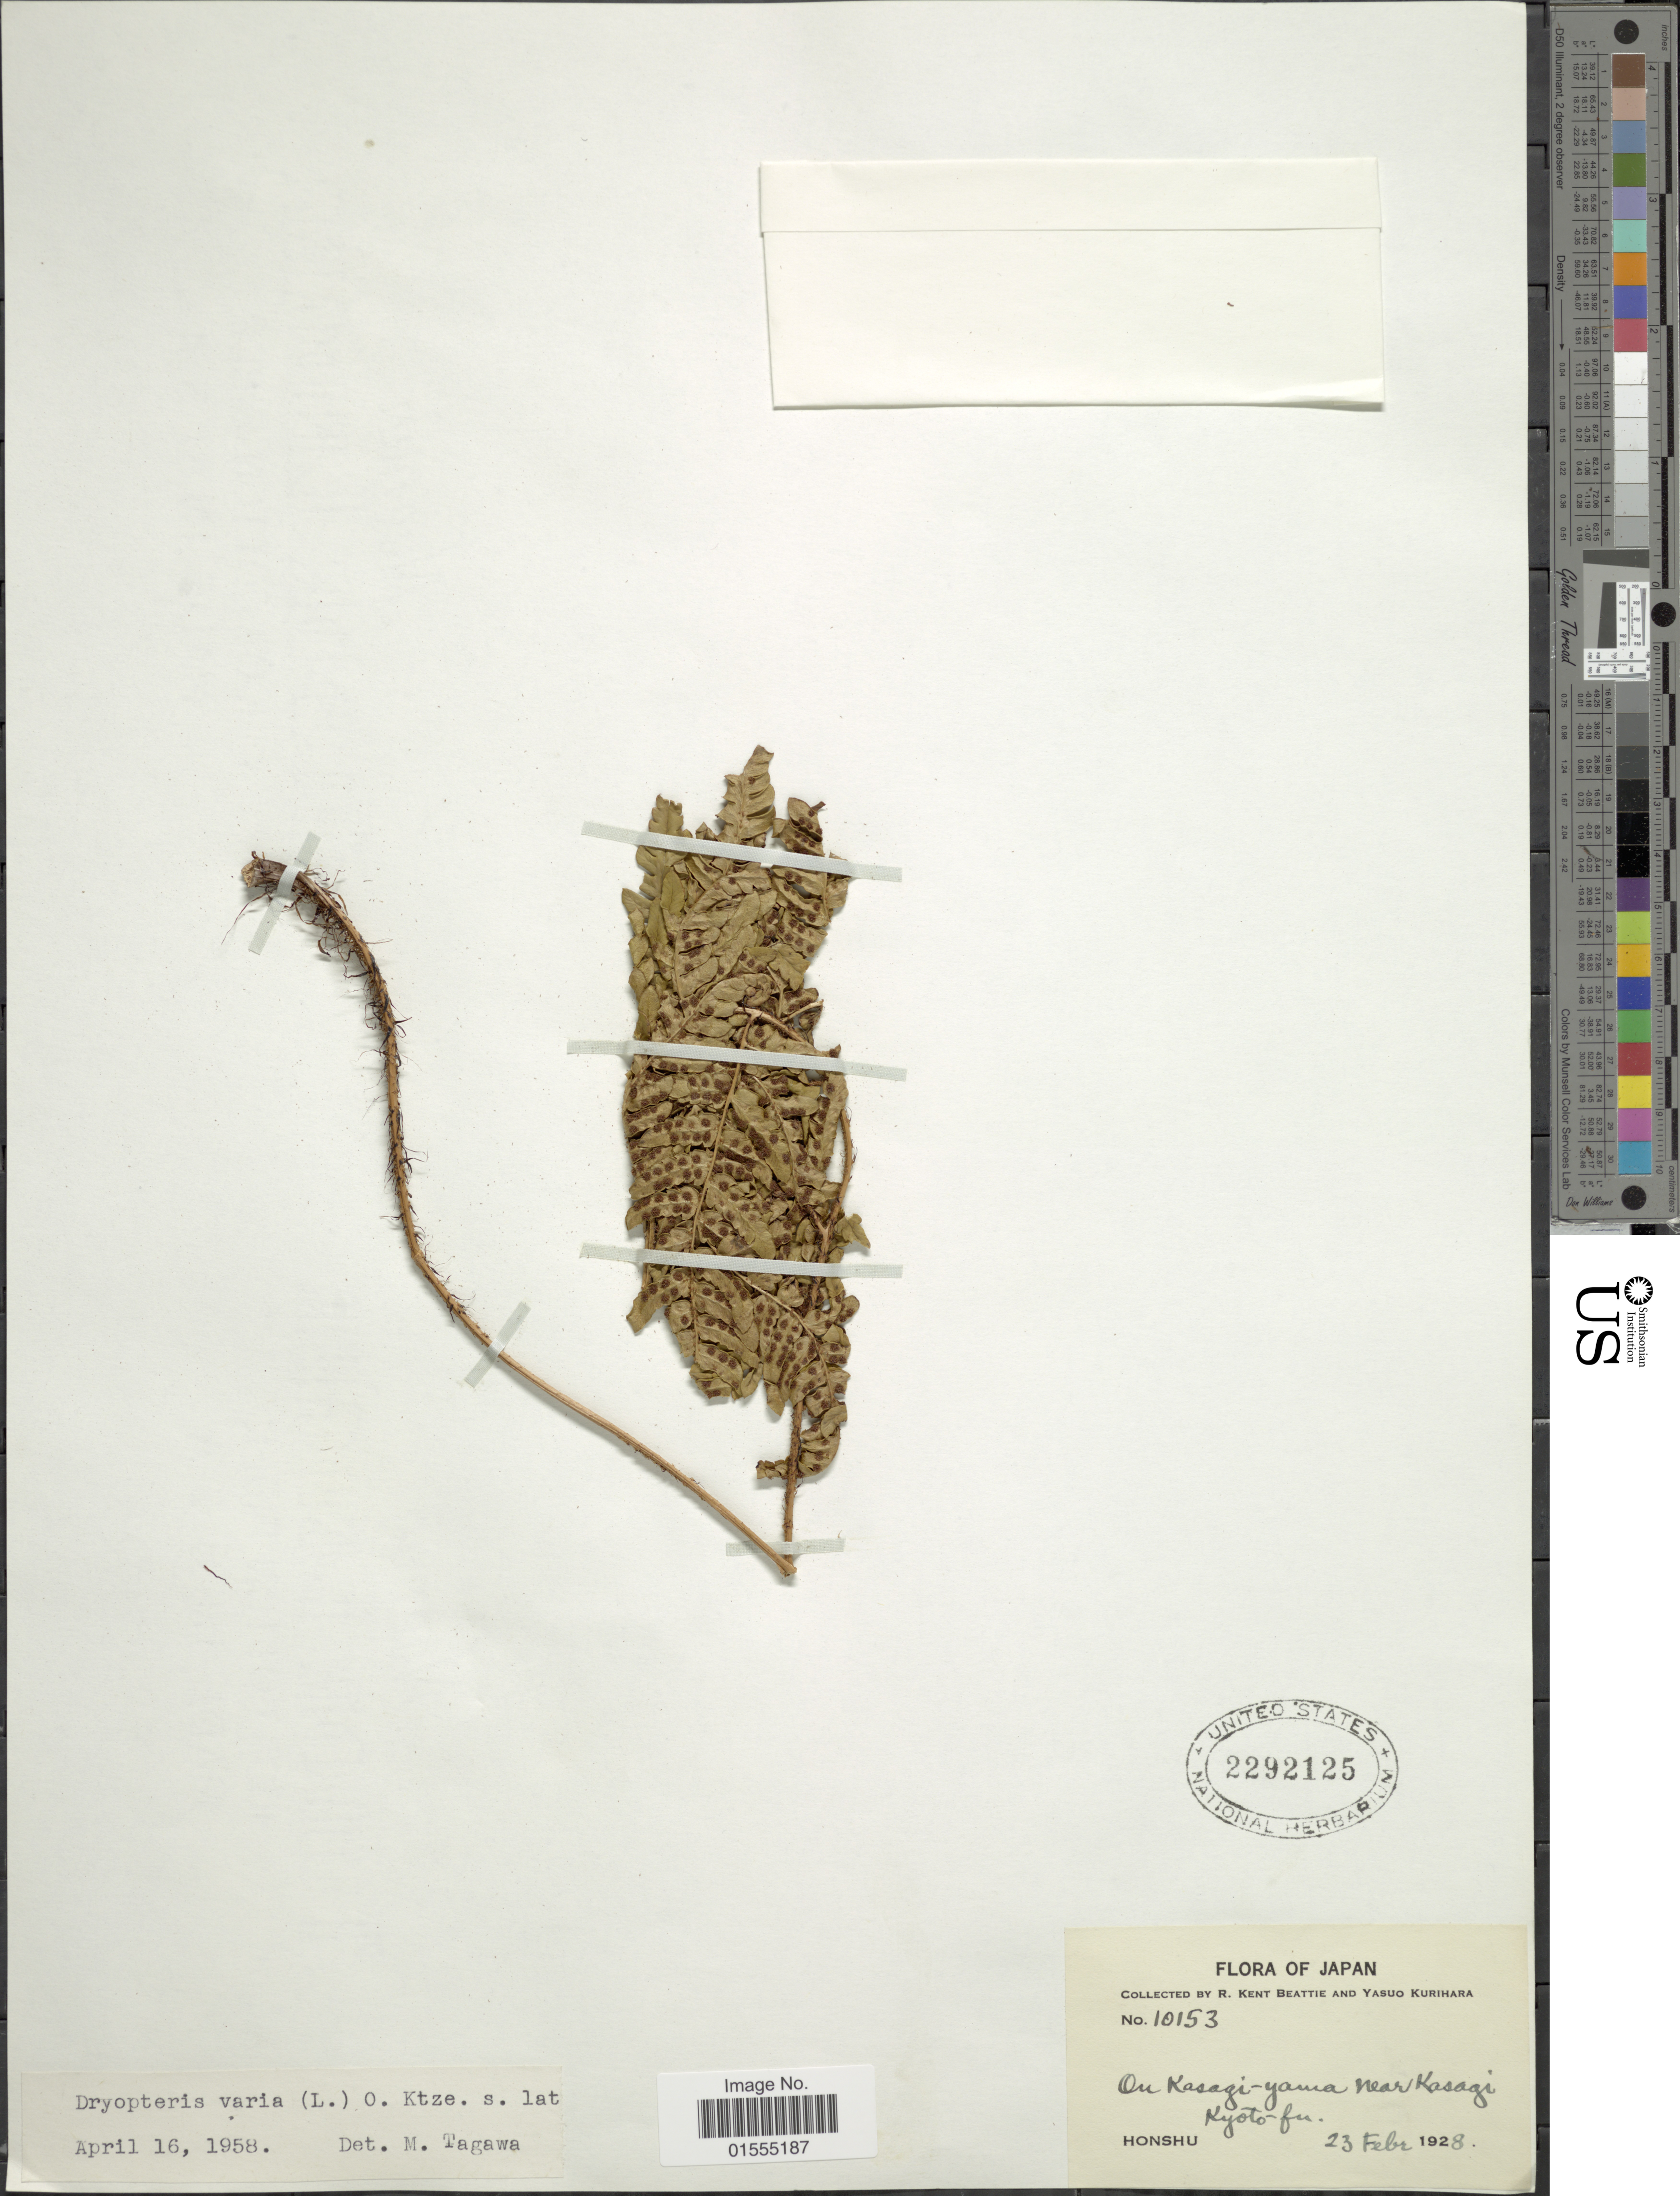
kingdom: Plantae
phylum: Tracheophyta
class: Polypodiopsida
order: Polypodiales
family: Dryopteridaceae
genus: Dryopteris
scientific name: Dryopteris varia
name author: (L.) Kuntze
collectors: R. K. Beattie & Y. Kurihara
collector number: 10153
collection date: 1928-02-23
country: Japan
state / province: Kyoto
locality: On Kasagi-yama near Kasagi Kyoto-fu, Honshu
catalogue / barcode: US 2292125